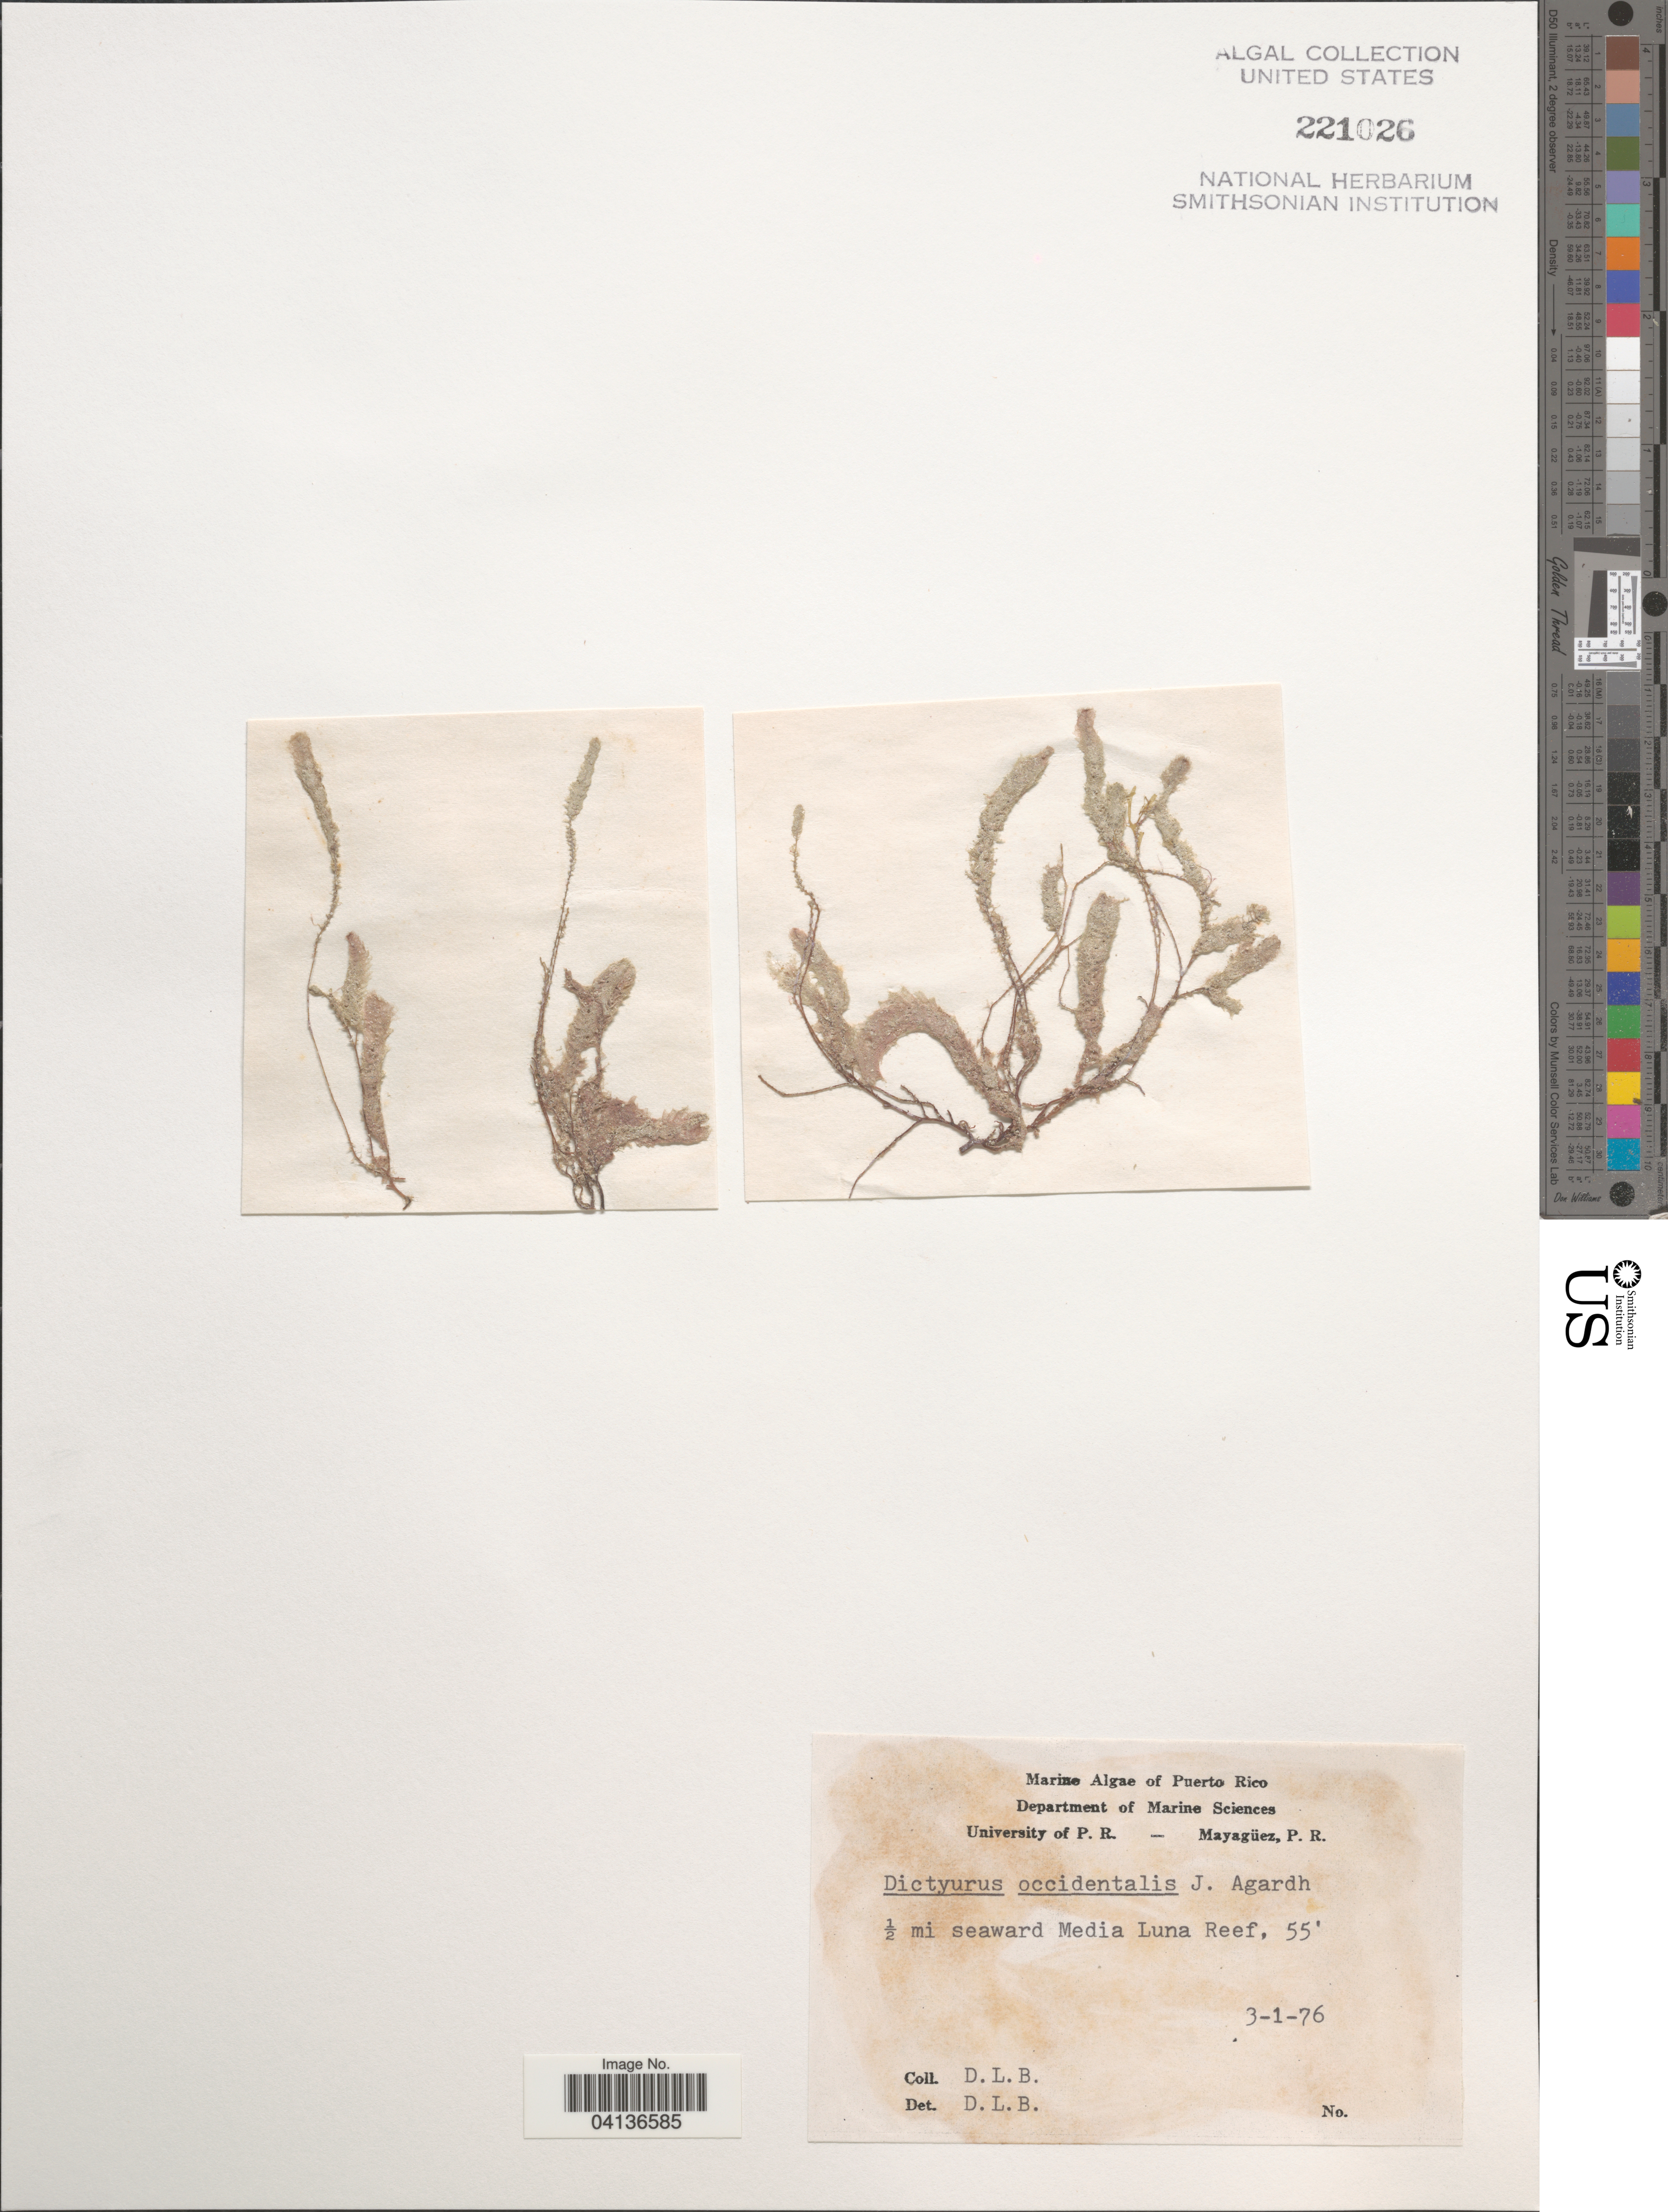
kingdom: Plantae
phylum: Rhodophyta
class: Florideophyceae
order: Ceramiales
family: Dasyaceae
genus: Dictyurus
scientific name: Dictyurus occidentalis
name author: J. Agardh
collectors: D. L. B.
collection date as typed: Transcribed d/m/y: 1/3/76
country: Puerto Rico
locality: ½ mi seaward Media Luna Reef.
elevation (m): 17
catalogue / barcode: US 221026